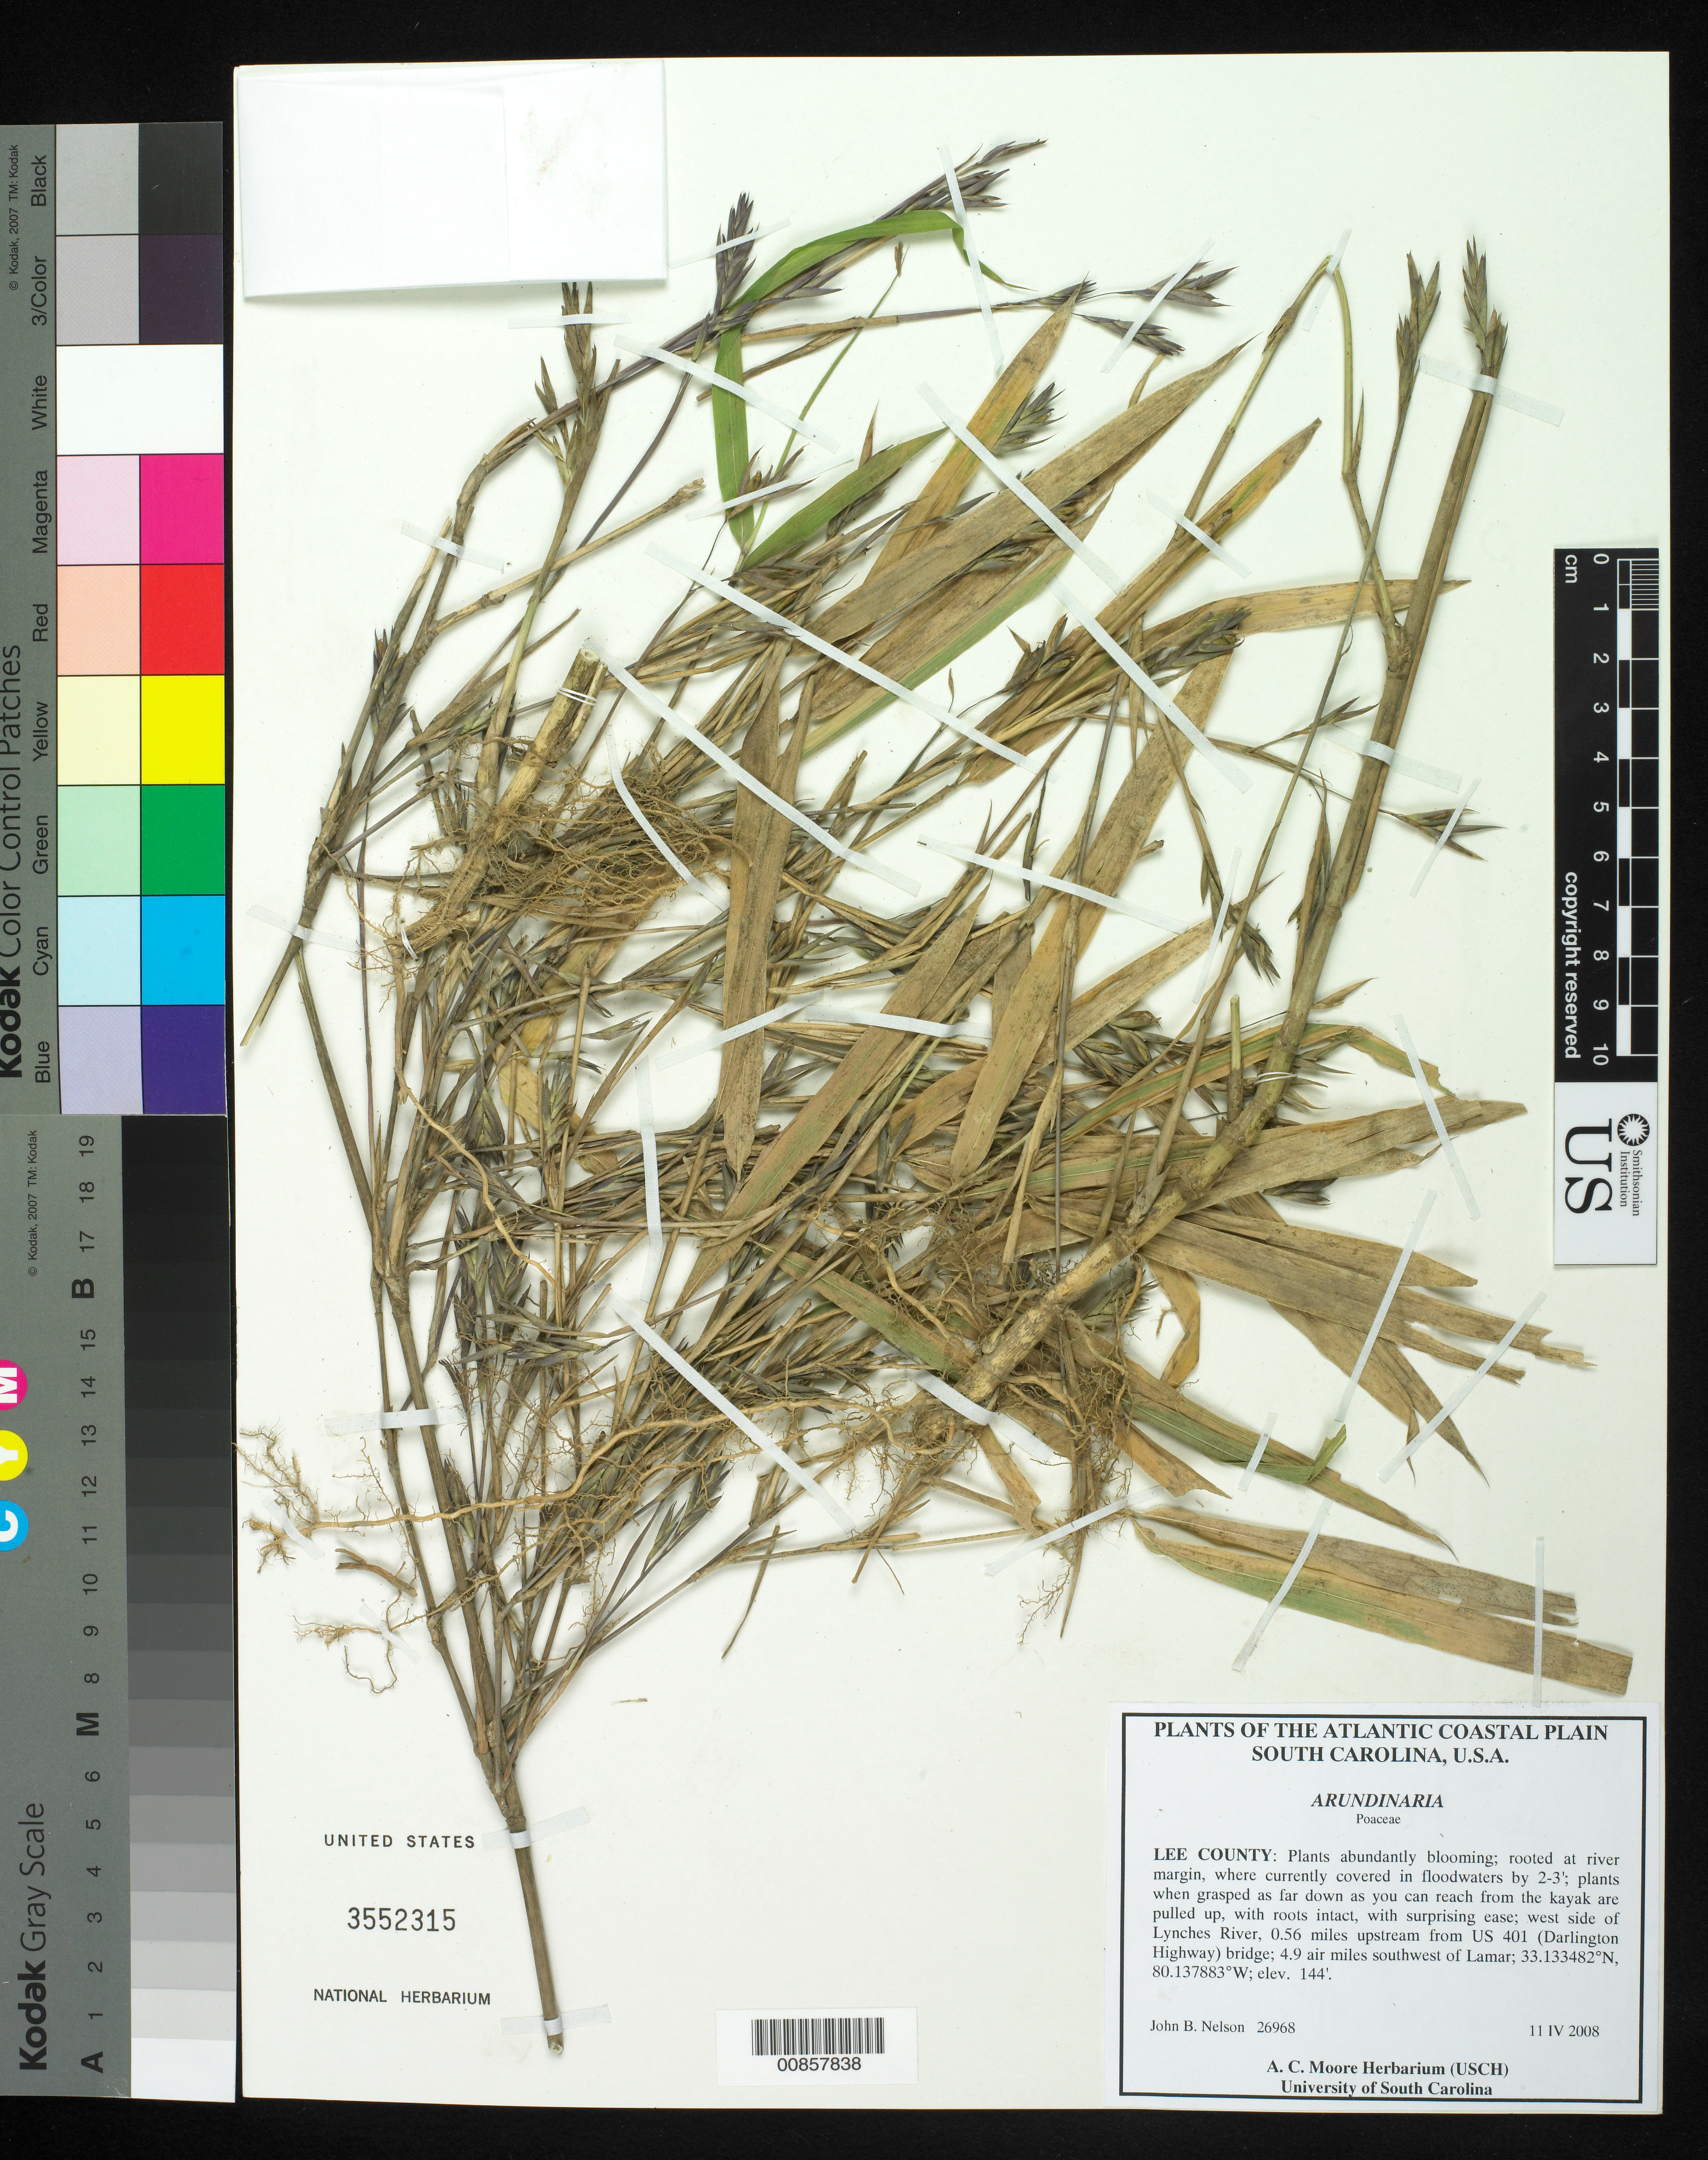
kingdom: Plantae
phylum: Tracheophyta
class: Liliopsida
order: Poales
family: Poaceae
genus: Arundinaria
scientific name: Arundinaria tecta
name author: (Walter) Muhl.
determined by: Poaceae Reorganization Project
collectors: J. B. Nelson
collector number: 26968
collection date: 2008-04-11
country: United States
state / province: South Carolina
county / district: Lee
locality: W side of Lynches River, 0.56 miles upstream from US 401 (Darlington Hwy) bridge; 4.9 air miles SW of Lamar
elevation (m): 44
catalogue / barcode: US 3552315